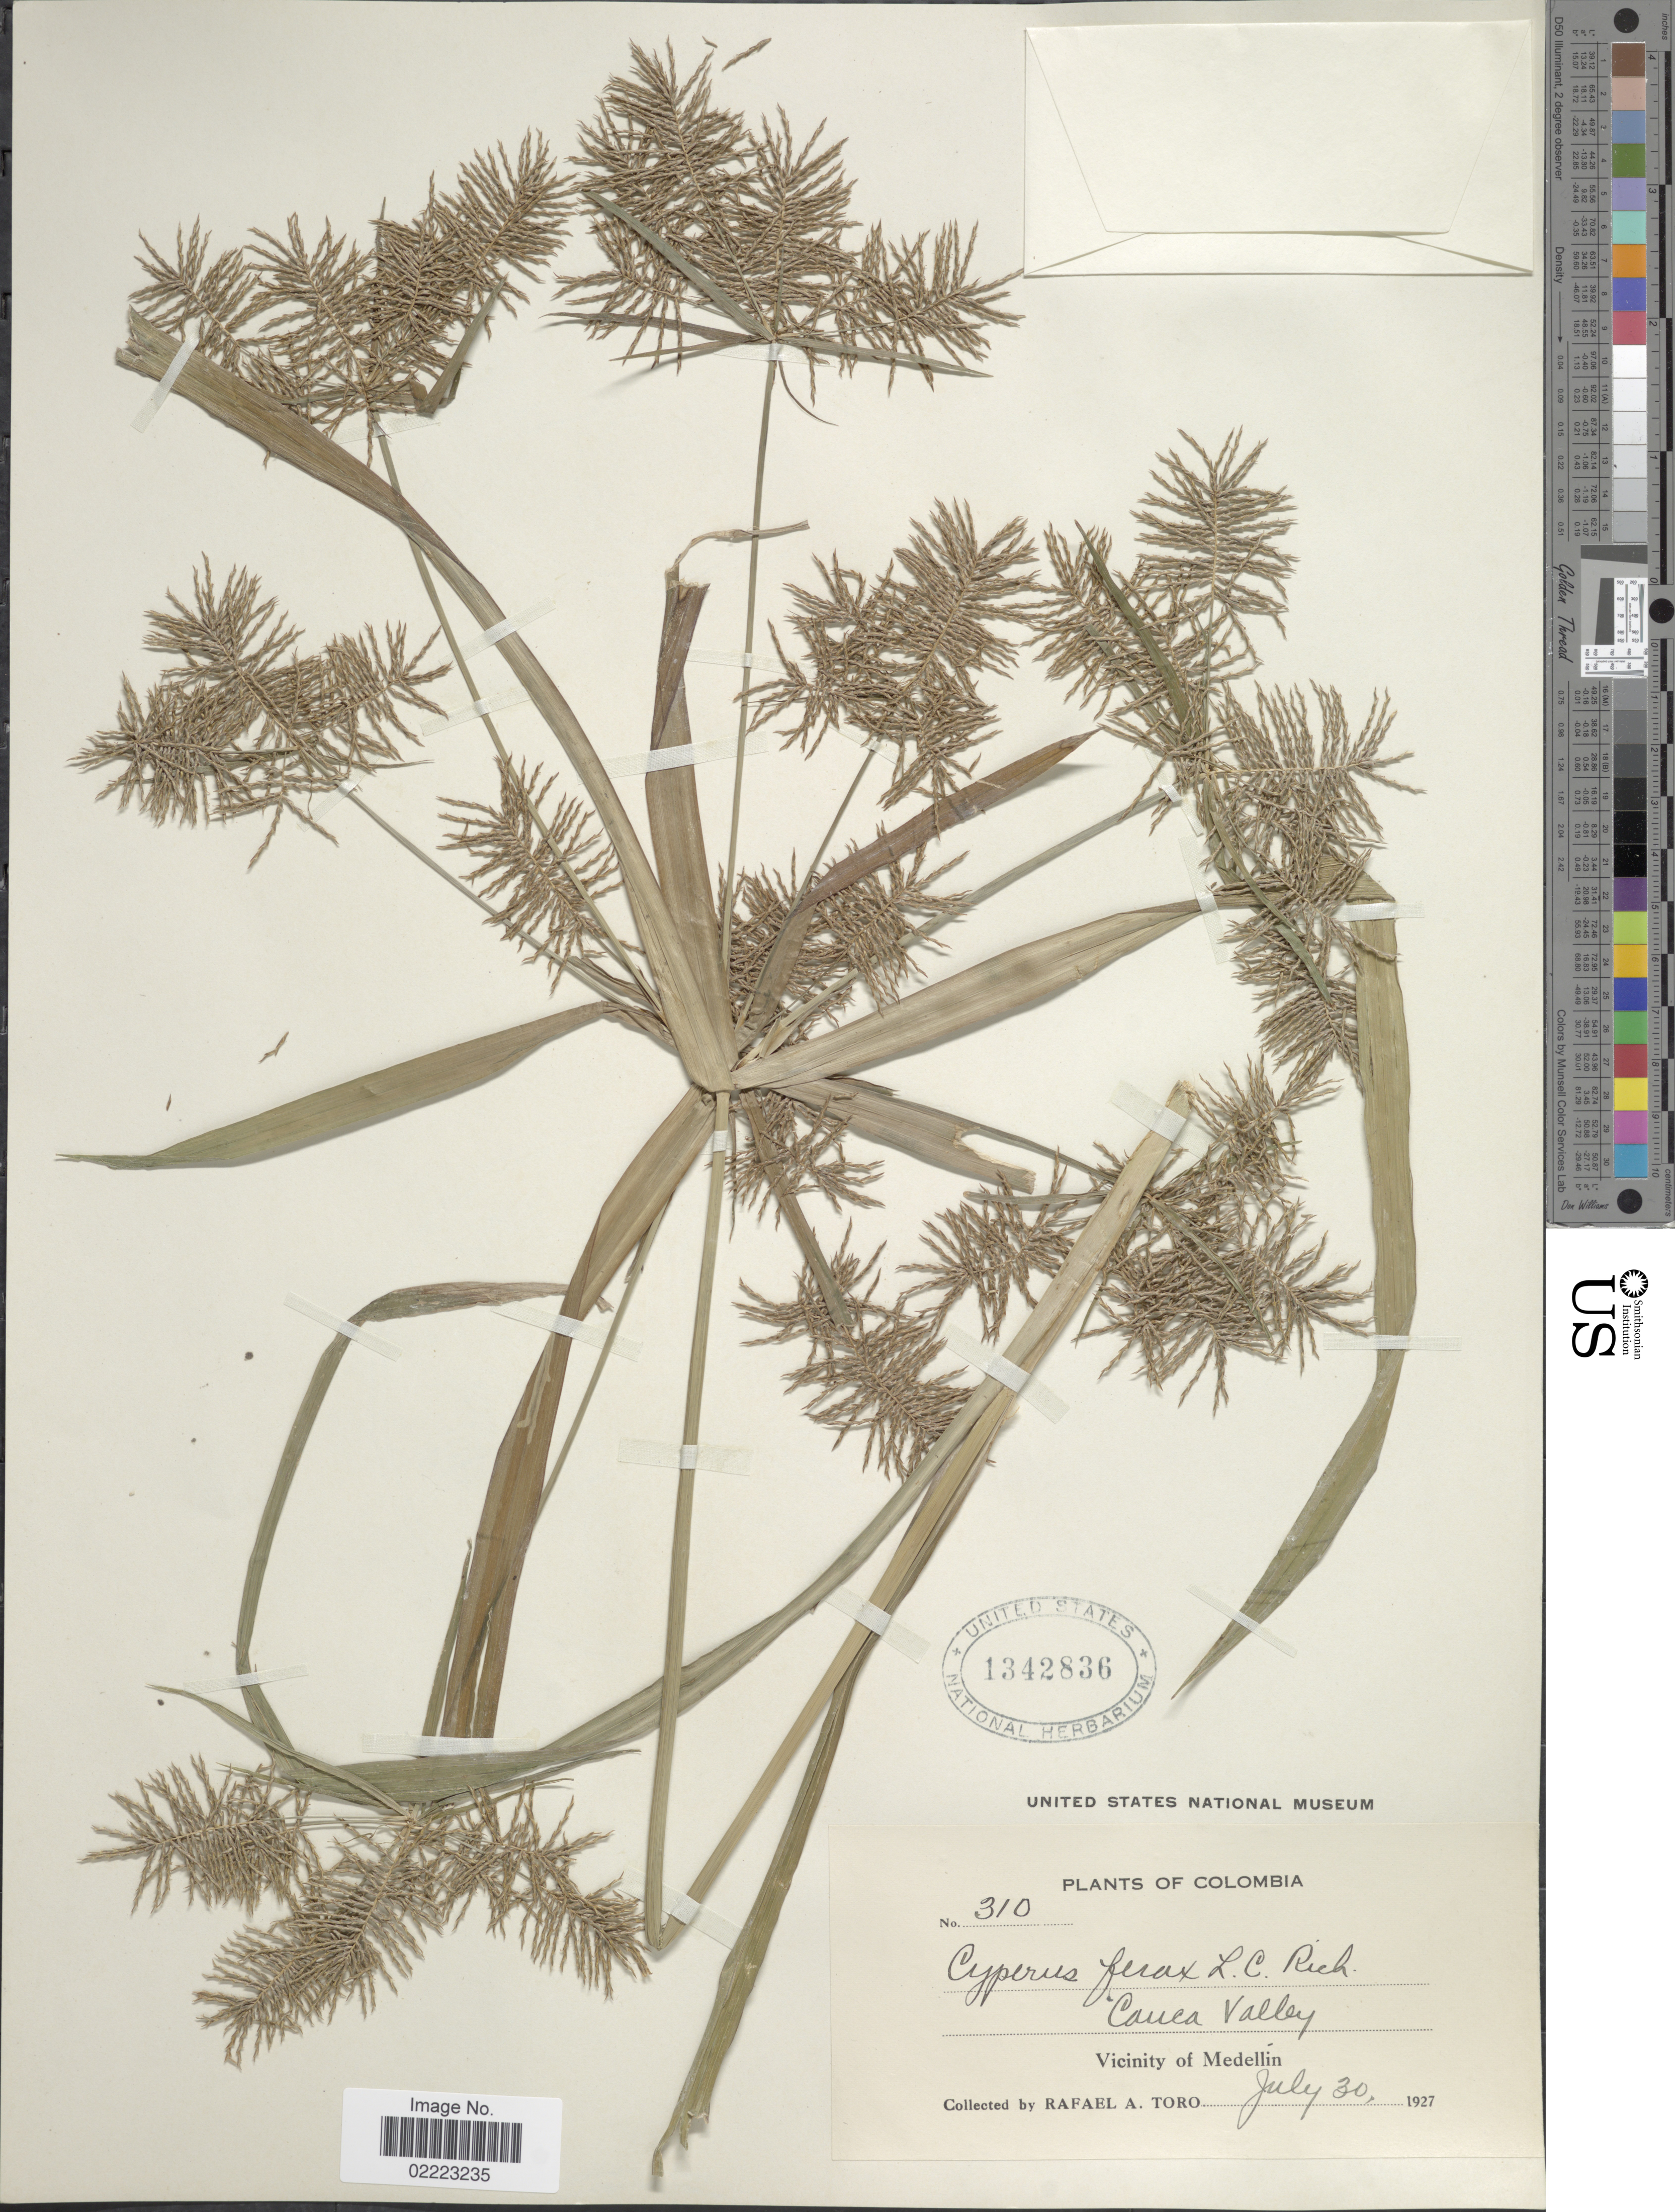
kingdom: Plantae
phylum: Tracheophyta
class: Liliopsida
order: Poales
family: Cyperaceae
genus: Cyperus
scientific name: Cyperus odoratus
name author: L.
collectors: R. A. Toro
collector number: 310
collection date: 1927-07-30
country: Colombia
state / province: Cauca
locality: Cauca Valley, Vicinity of Medellín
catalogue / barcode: US 1342836